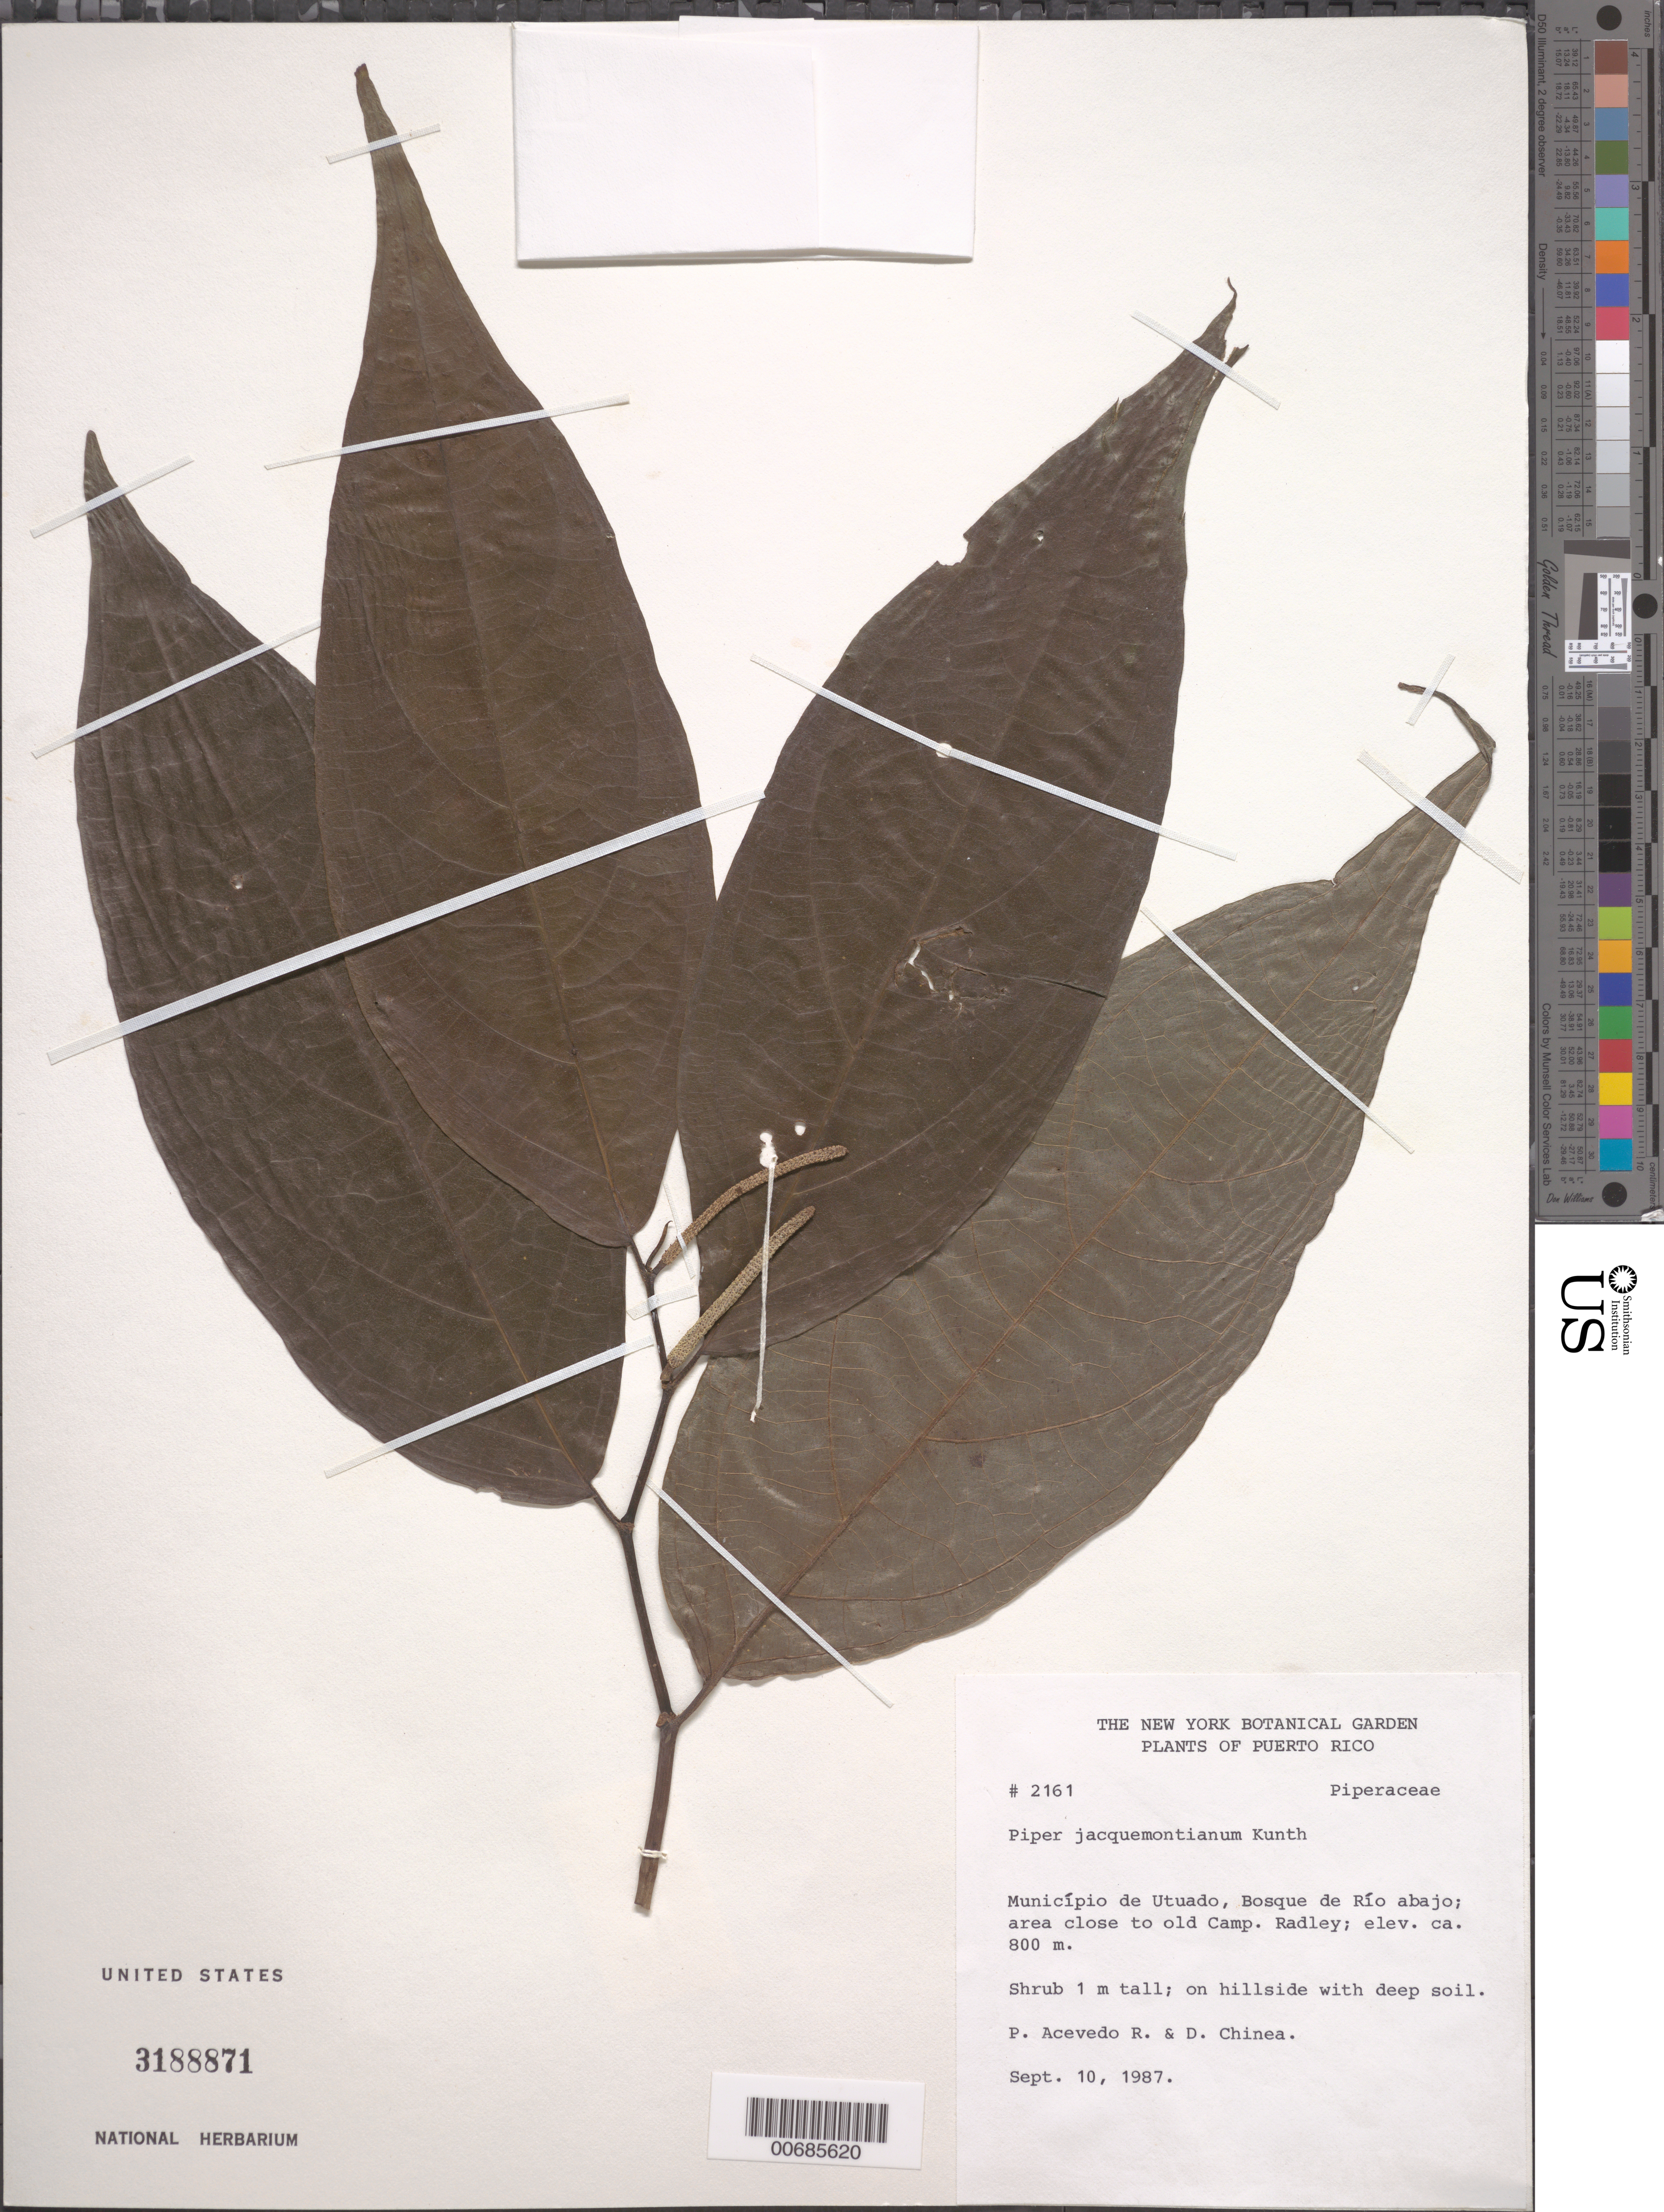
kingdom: Plantae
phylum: Tracheophyta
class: Magnoliopsida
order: Piperales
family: Piperaceae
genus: Piper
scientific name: Piper jacquemontianum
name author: Kunth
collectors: P. Acevedo R. & D. Chinea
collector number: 2161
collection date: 1987-09-10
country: Puerto Rico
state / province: Utuado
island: Puerto Rico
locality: Município de Utuado, Bosque de Río abajo; area close to old Camp. Radley.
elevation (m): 800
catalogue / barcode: US 3188871